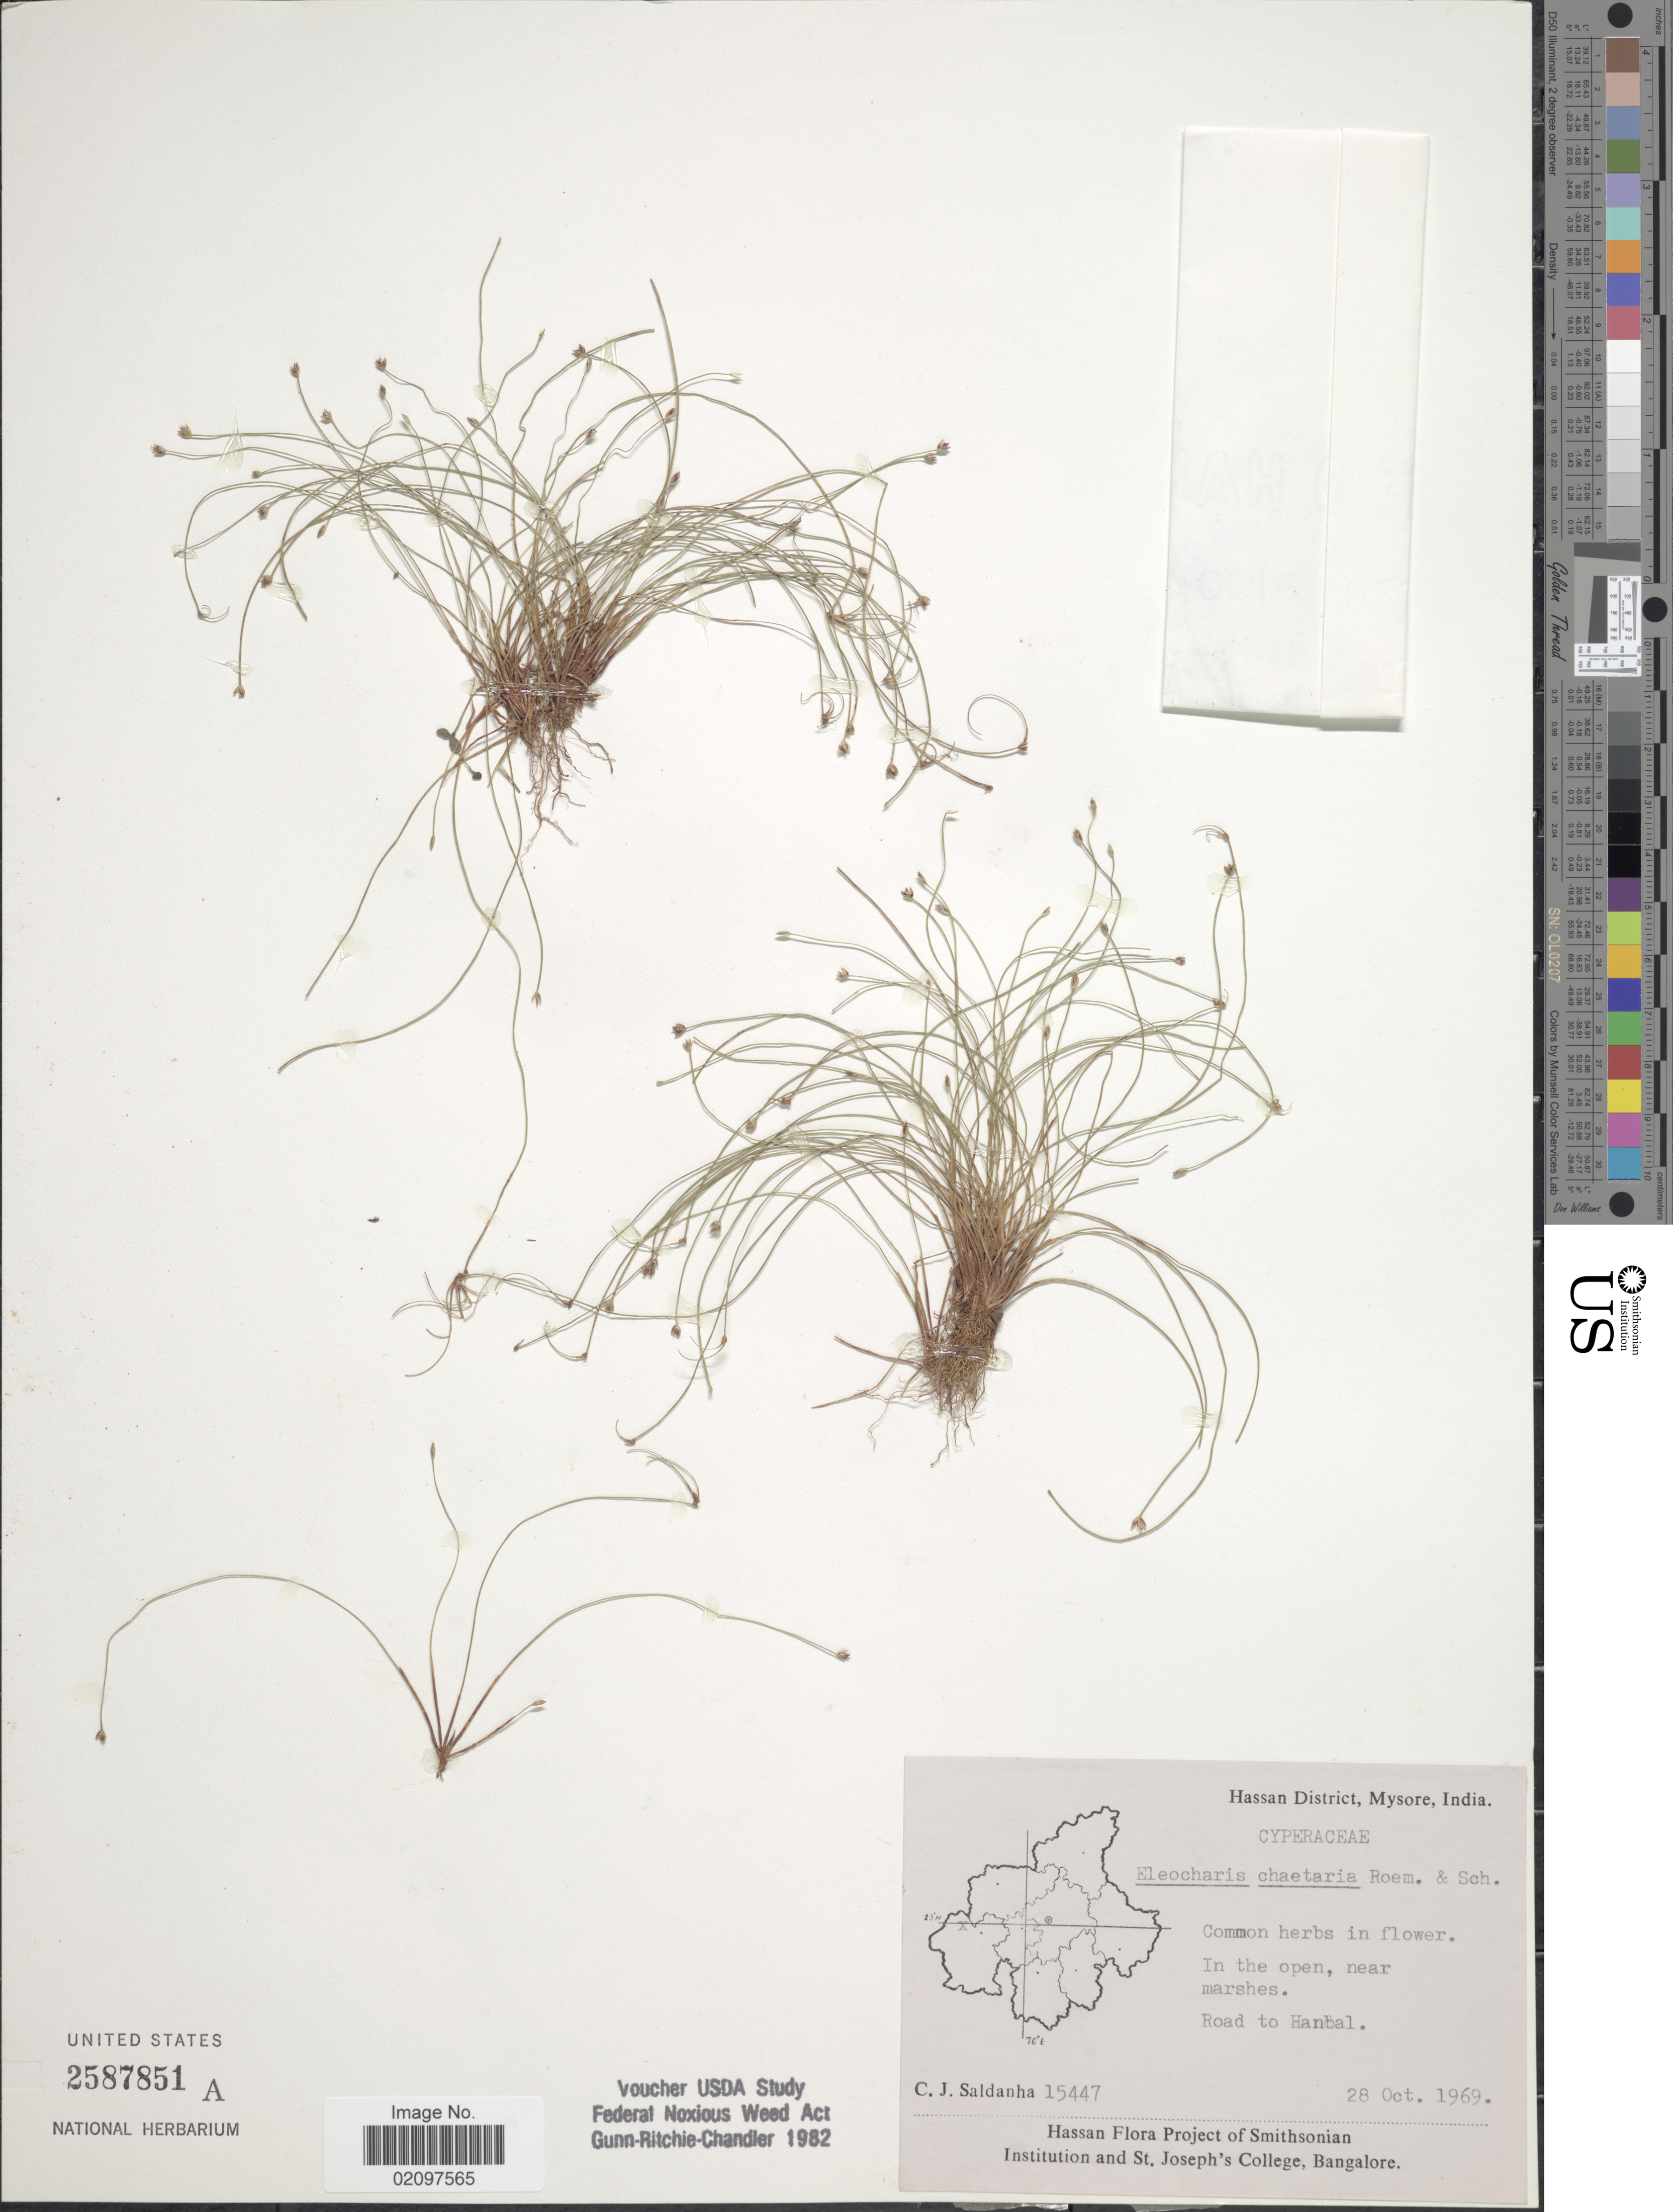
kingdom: Plantae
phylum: Tracheophyta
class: Liliopsida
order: Poales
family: Cyperaceae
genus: Eleocharis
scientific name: Eleocharis retroflexa subsp. chaetaria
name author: (Roem. & Schult.) T. Koyama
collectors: C. J. Saldanha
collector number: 15447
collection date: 1969-10-28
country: India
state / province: Karnataka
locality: Hassan District, Mysore, In the open, near marshes. Road to Hanbal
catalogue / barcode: US 2587851A